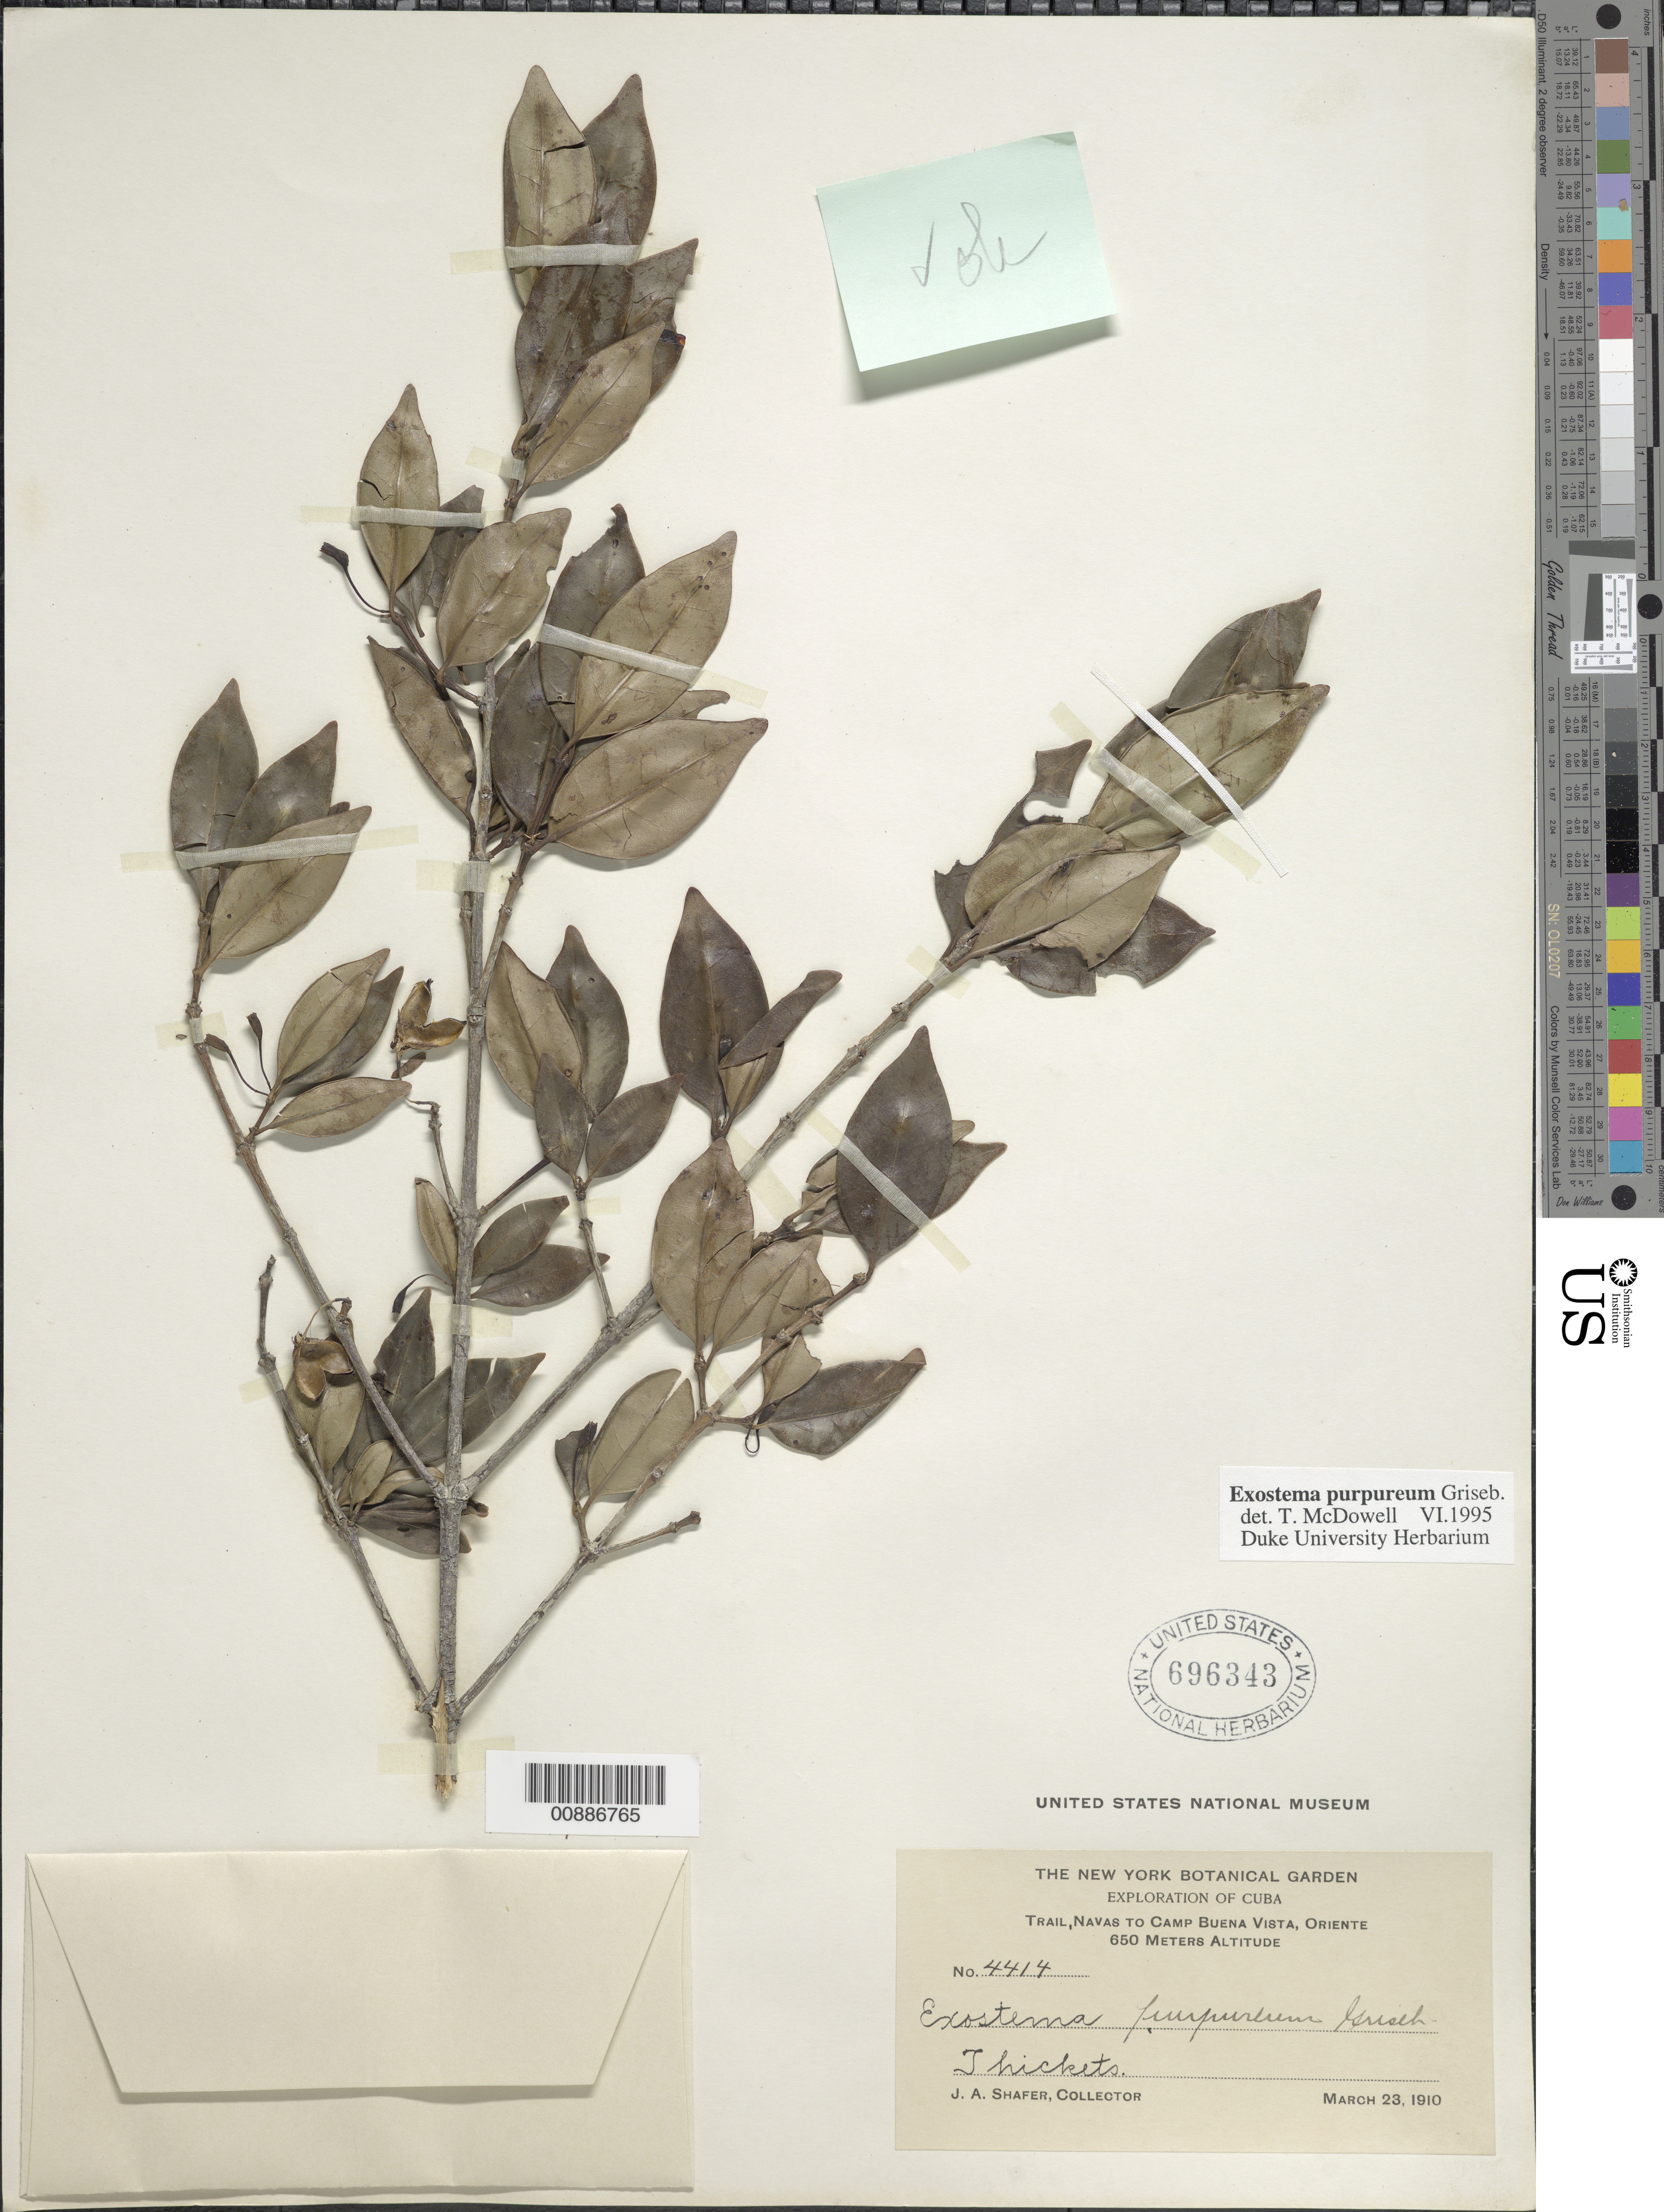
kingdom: Plantae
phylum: Tracheophyta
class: Magnoliopsida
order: Gentianales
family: Rubiaceae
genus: Exostema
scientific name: Exostema purpureum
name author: Griseb.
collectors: J. A. Shafer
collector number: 4414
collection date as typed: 23 Mar 1910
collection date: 1910-03-23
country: Cuba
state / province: Oriente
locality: Navas to Camp Buena Vista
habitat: Thickets, along trail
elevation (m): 650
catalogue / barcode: US 696343